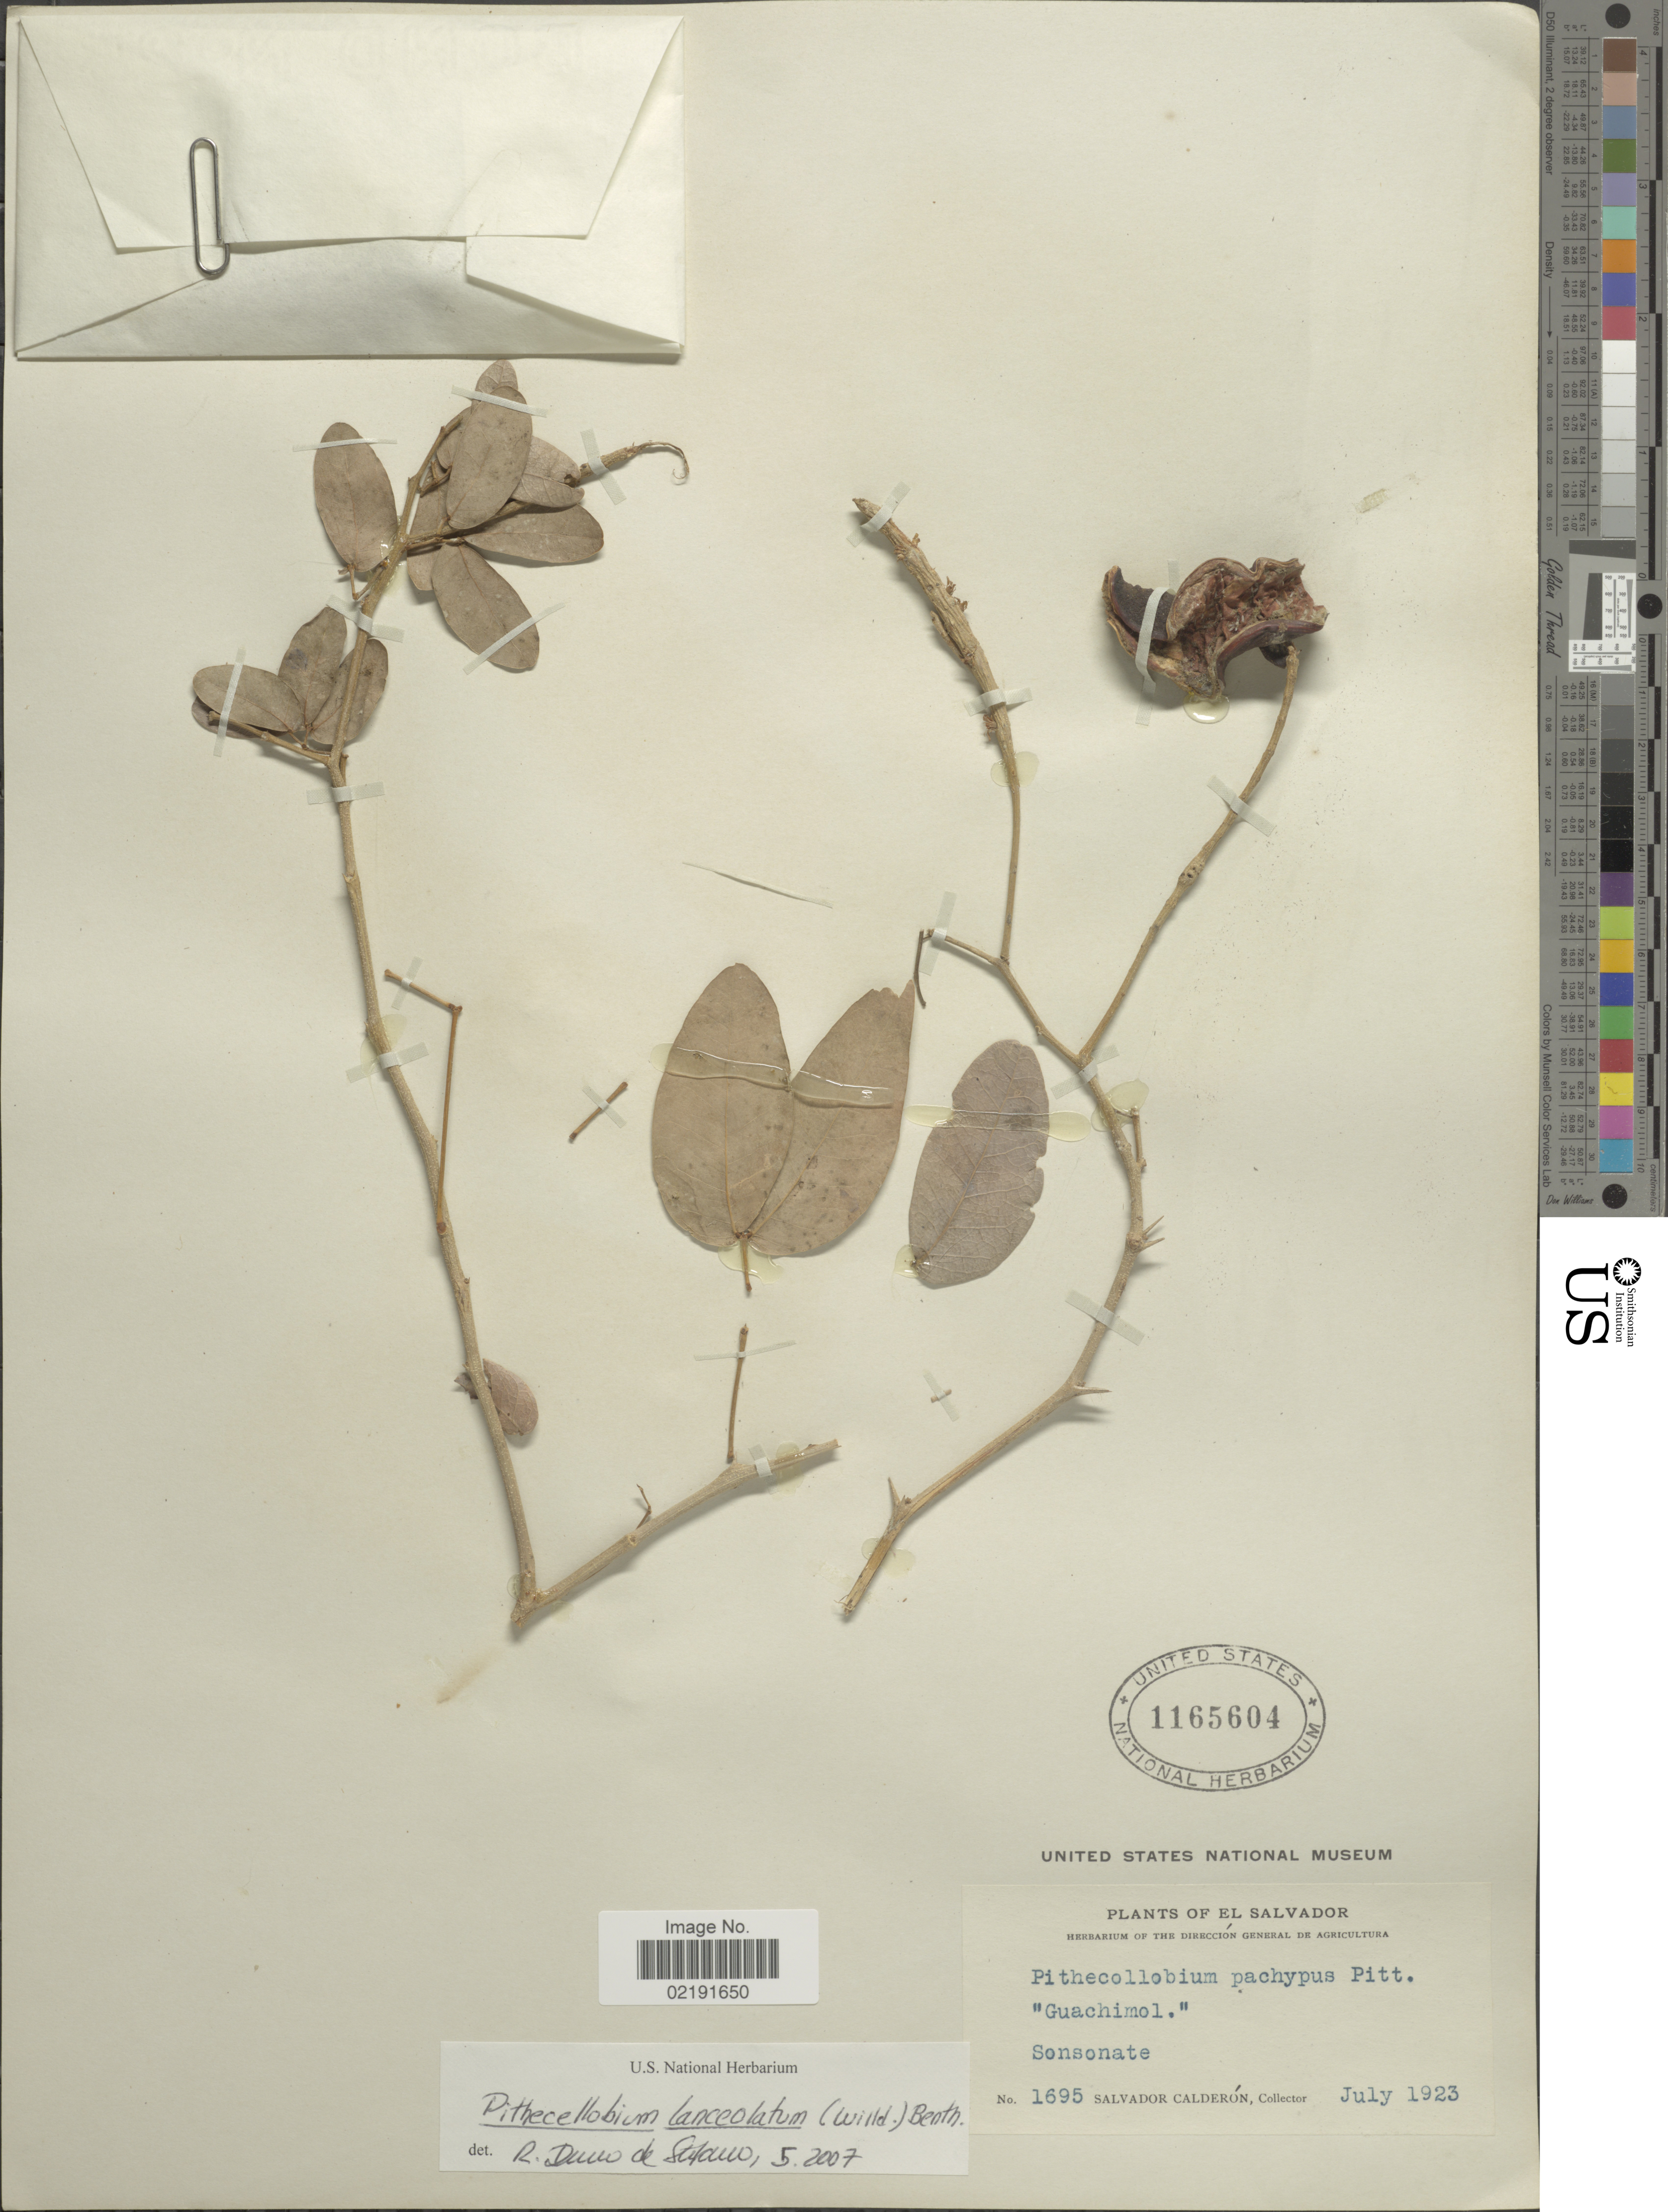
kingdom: Plantae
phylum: Tracheophyta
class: Magnoliopsida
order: Fabales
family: Fabaceae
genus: Pithecellobium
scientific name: Pithecellobium lanceolatum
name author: (Humb. & Bonpl. ex Willd.) Benth.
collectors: S. Calderón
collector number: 1695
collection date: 1923-07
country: El Salvador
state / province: Sonsonate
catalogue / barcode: US 1165604